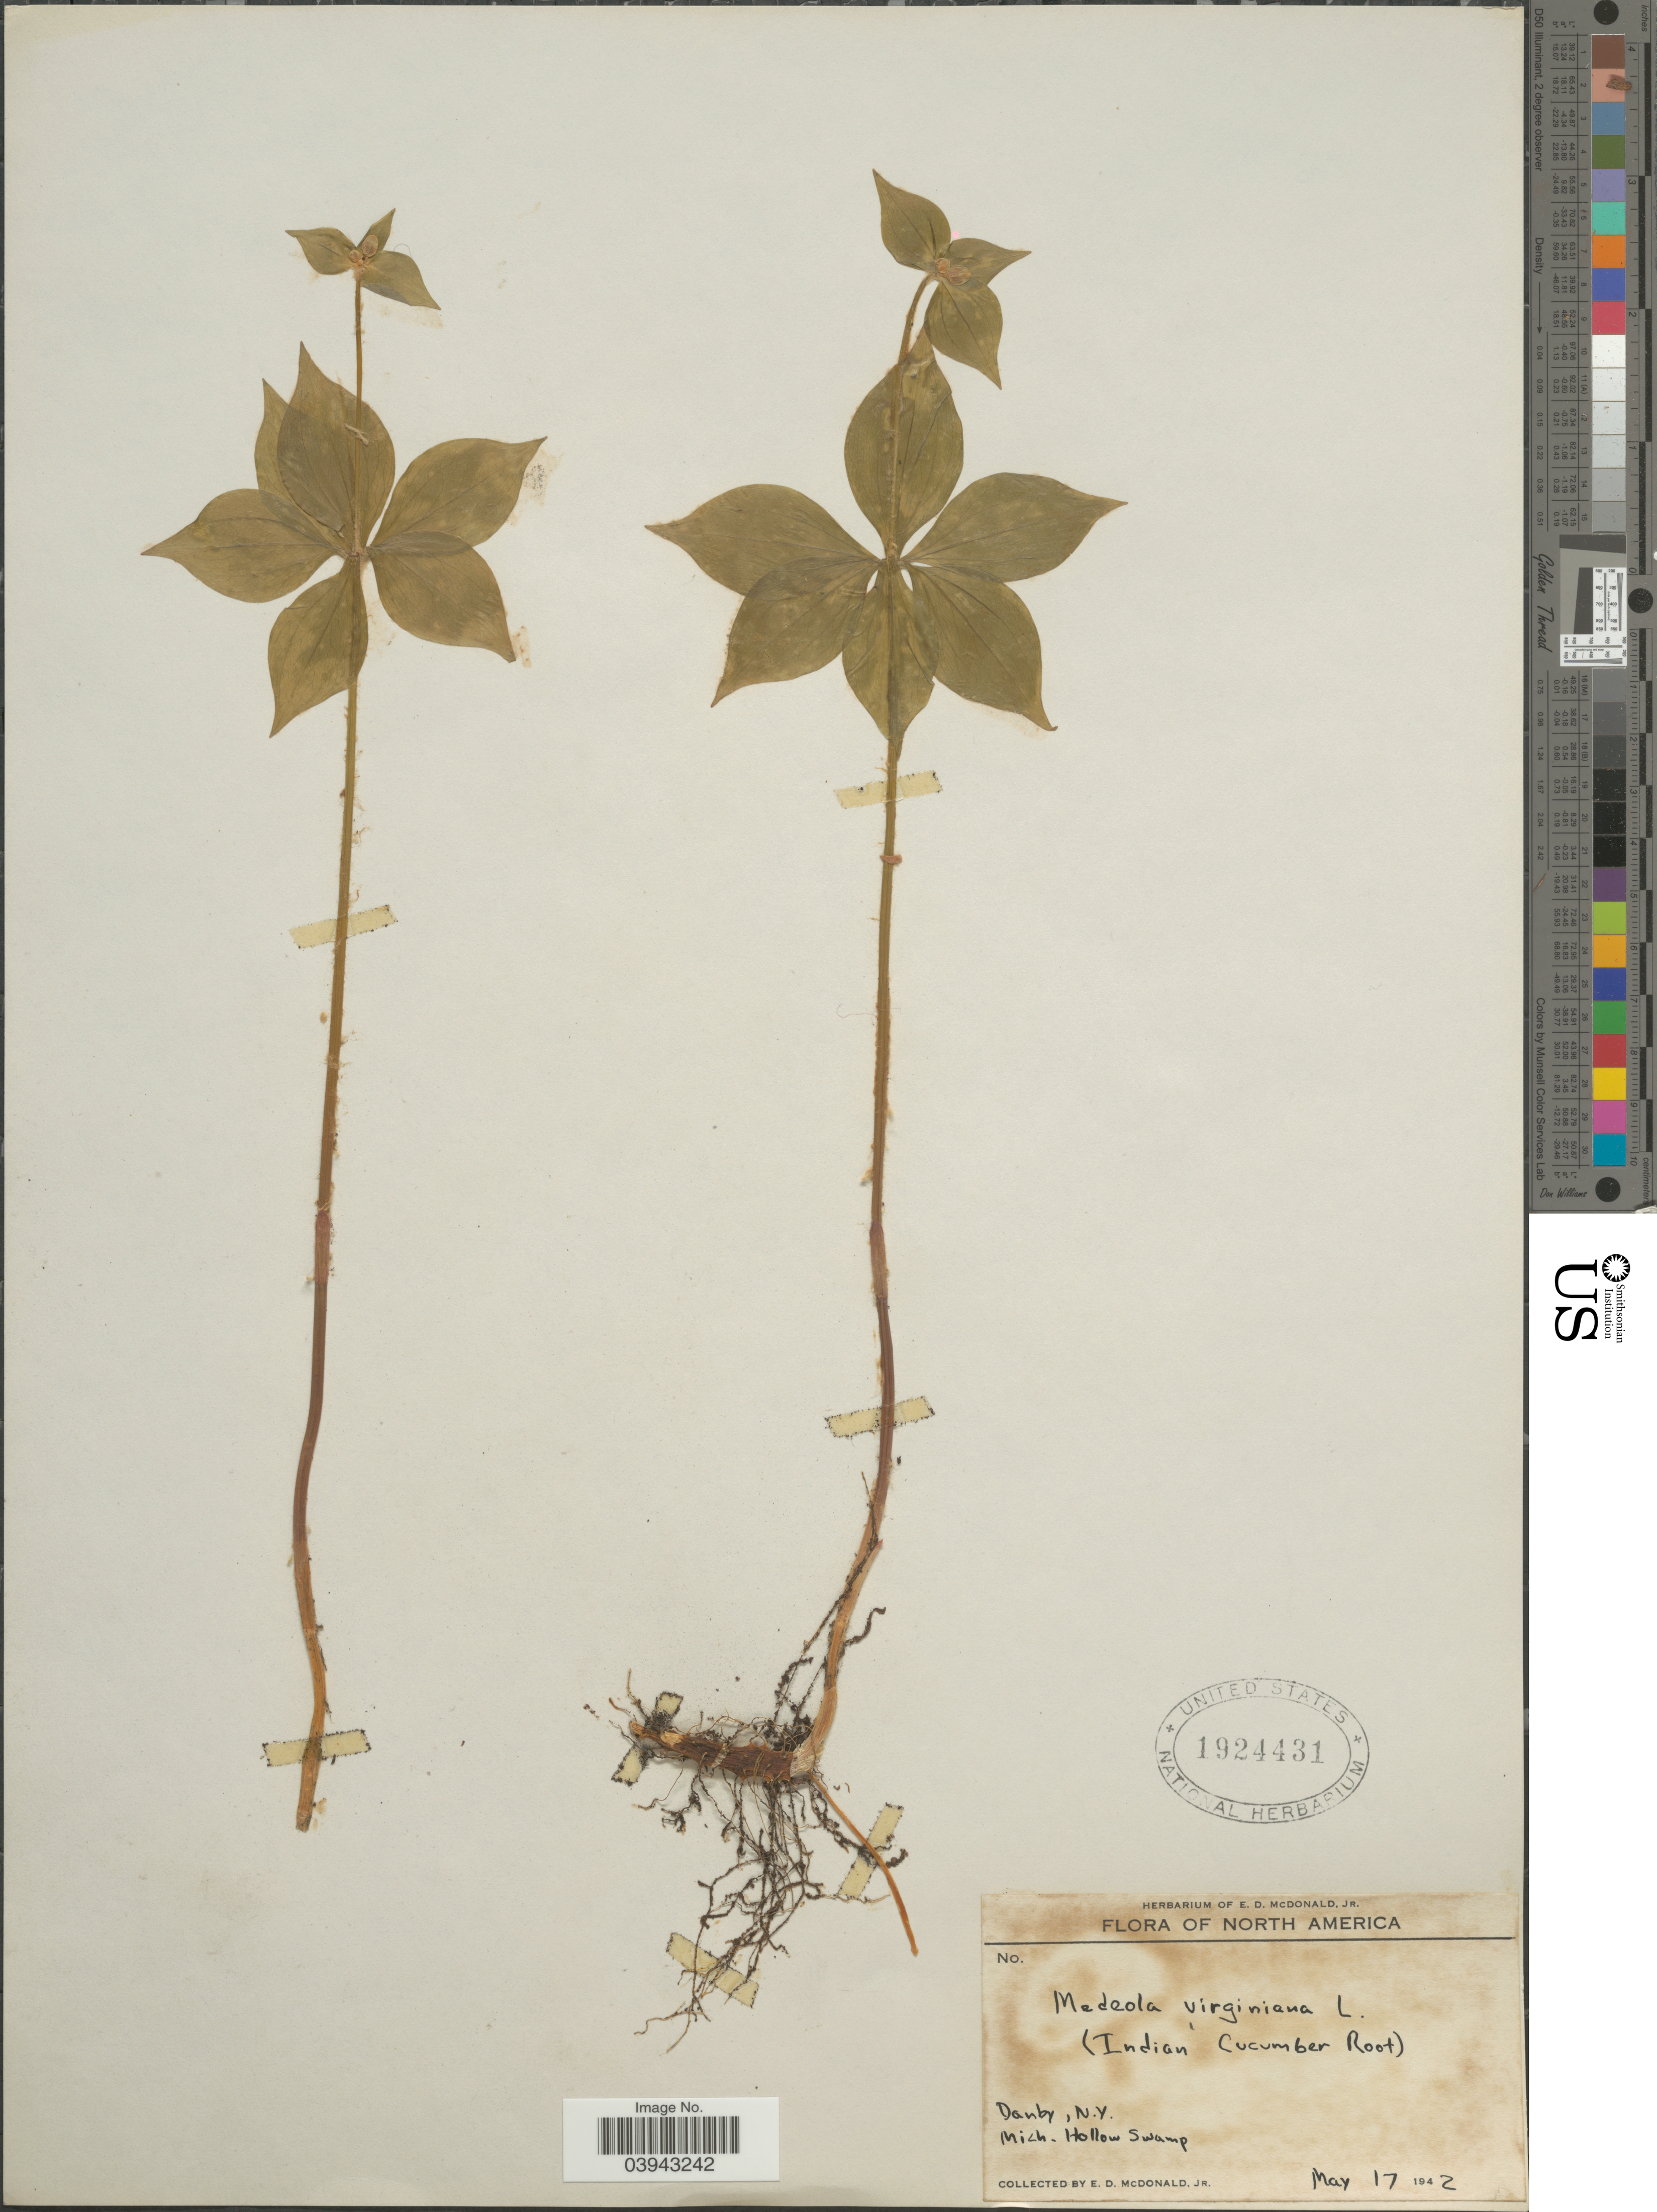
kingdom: Plantae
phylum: Tracheophyta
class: Liliopsida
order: Liliales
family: Liliaceae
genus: Medeola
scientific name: Medeola virginiana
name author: (L.) Desf.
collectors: E. D. McDonald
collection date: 1942-05-17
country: United States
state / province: New York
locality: Danby.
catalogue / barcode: US 1924431